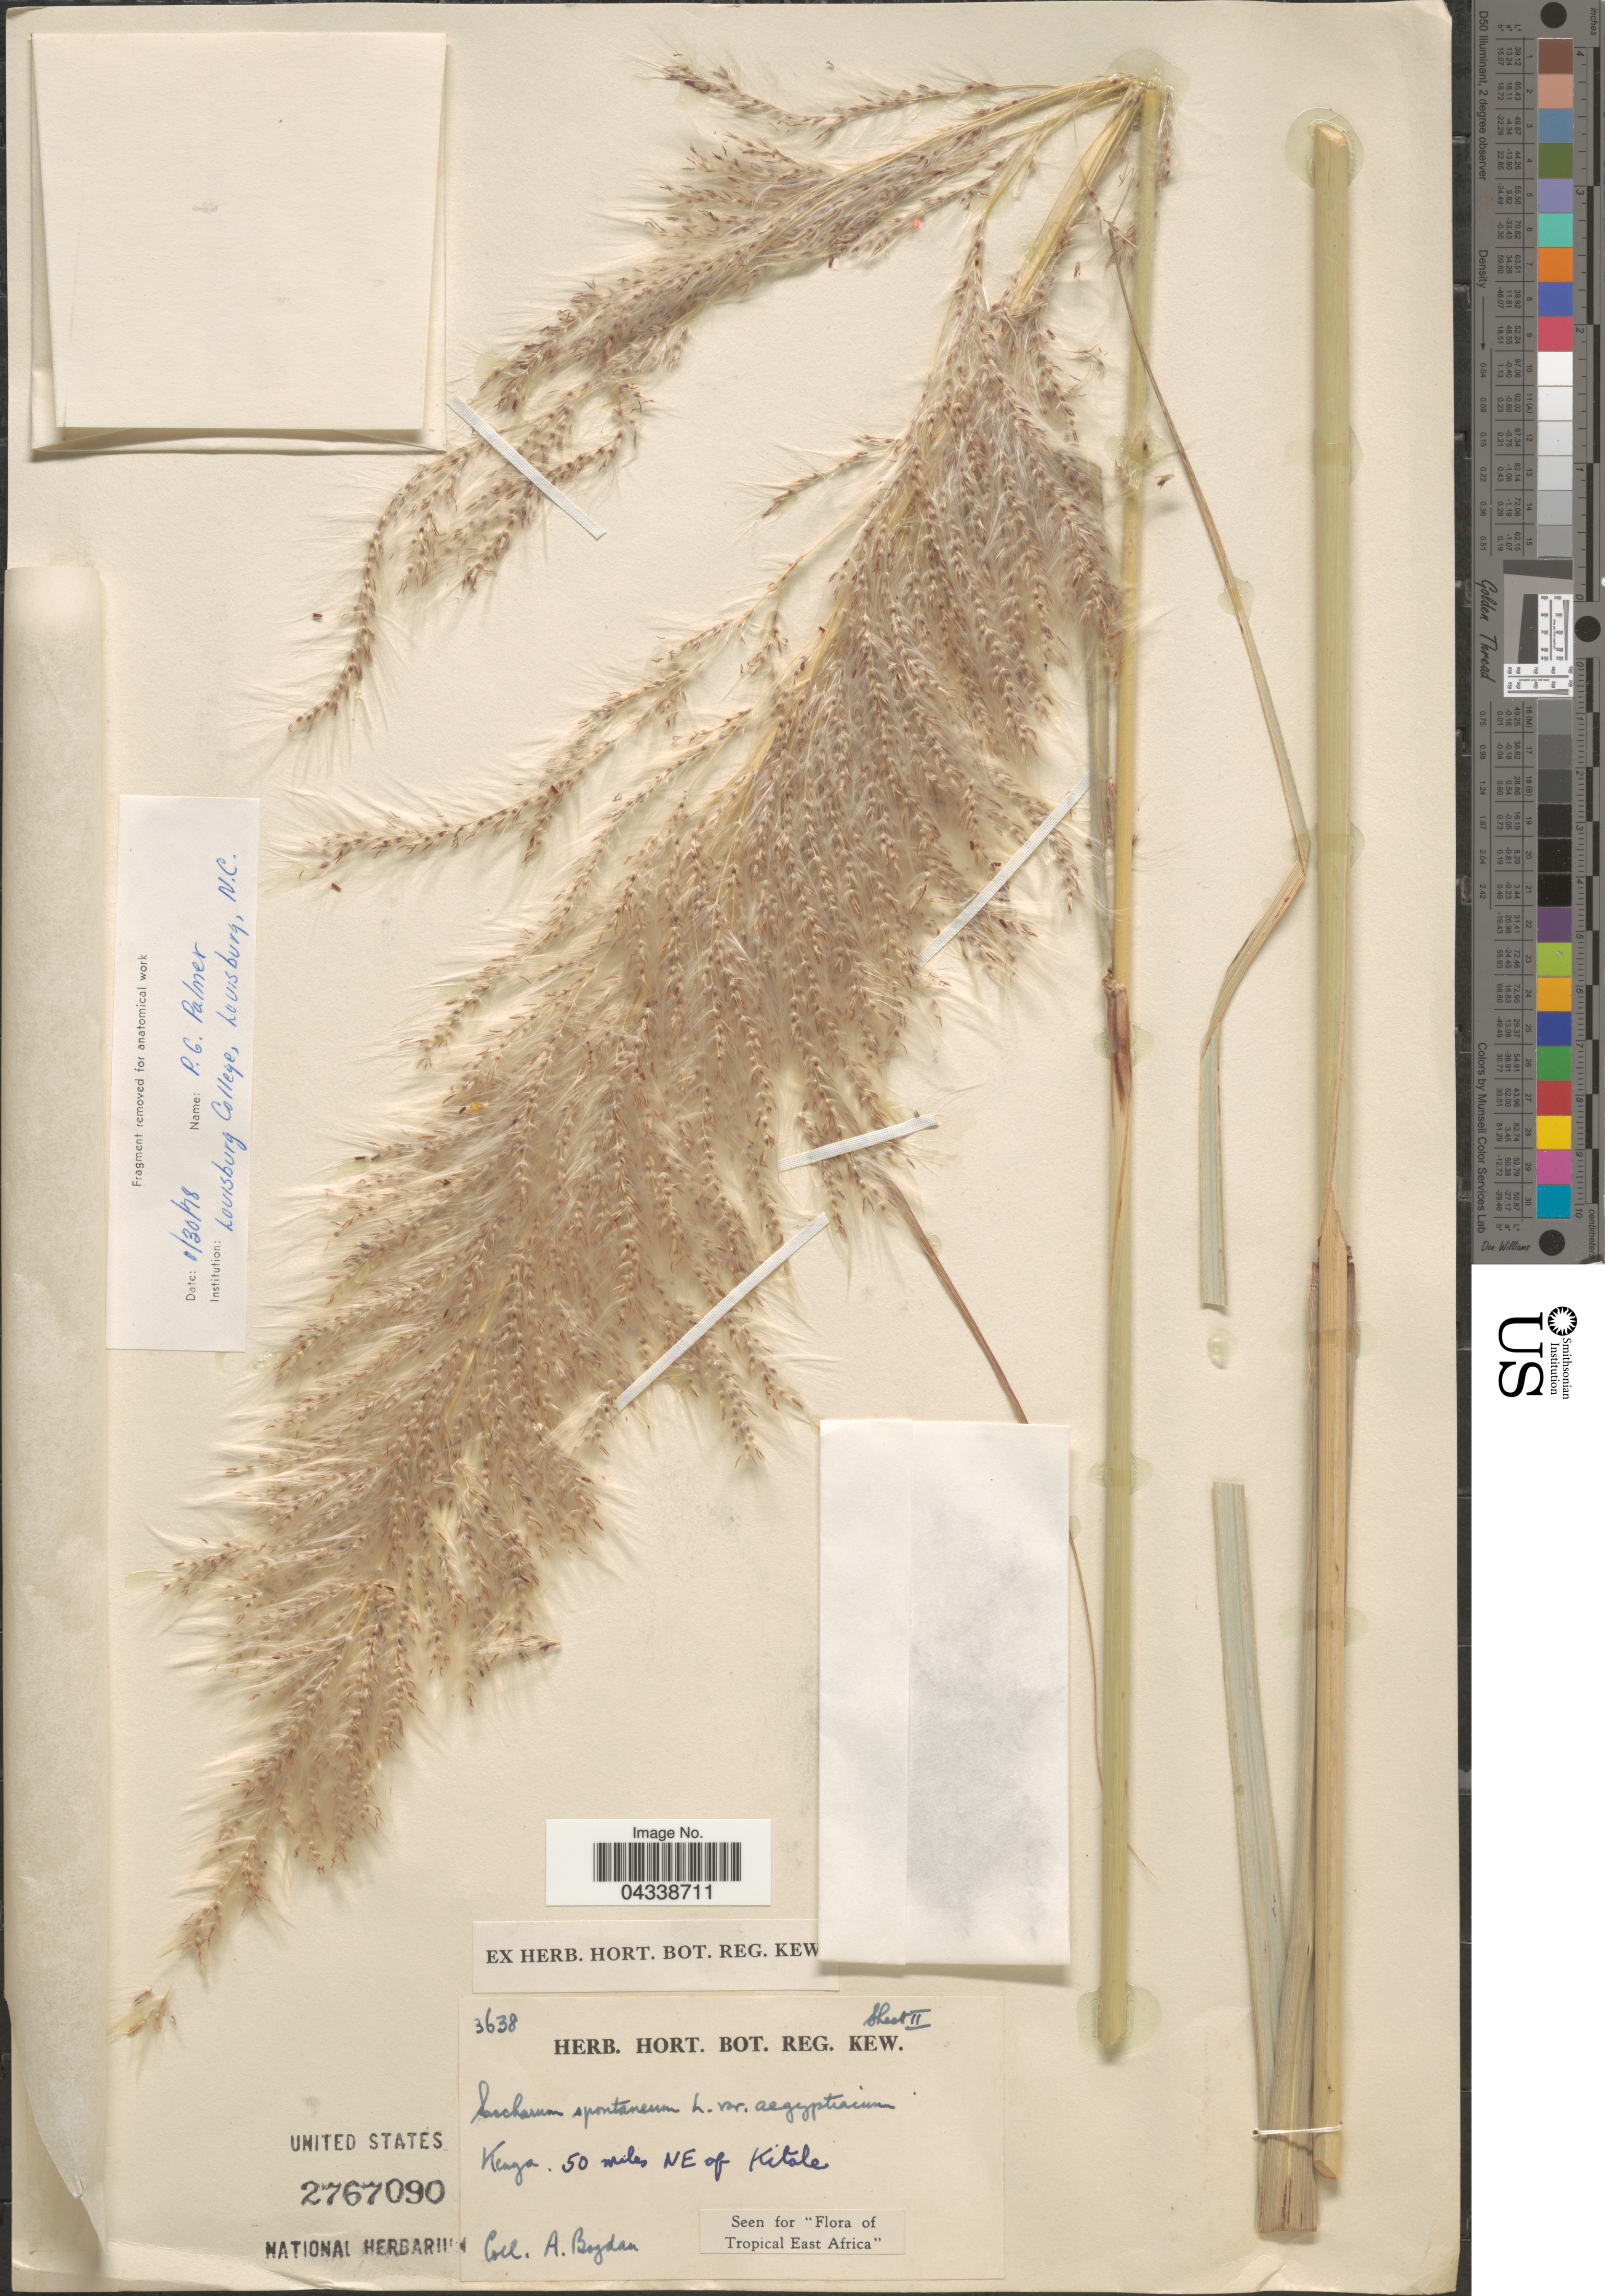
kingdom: Plantae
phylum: Tracheophyta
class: Liliopsida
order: Poales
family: Poaceae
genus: Saccharum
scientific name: Saccharum spontaneum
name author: L.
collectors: A. Bogdan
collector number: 3638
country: Kenya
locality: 50 miles NE of Kitale. Tropical East Africa [unsure placement].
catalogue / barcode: US 2767090